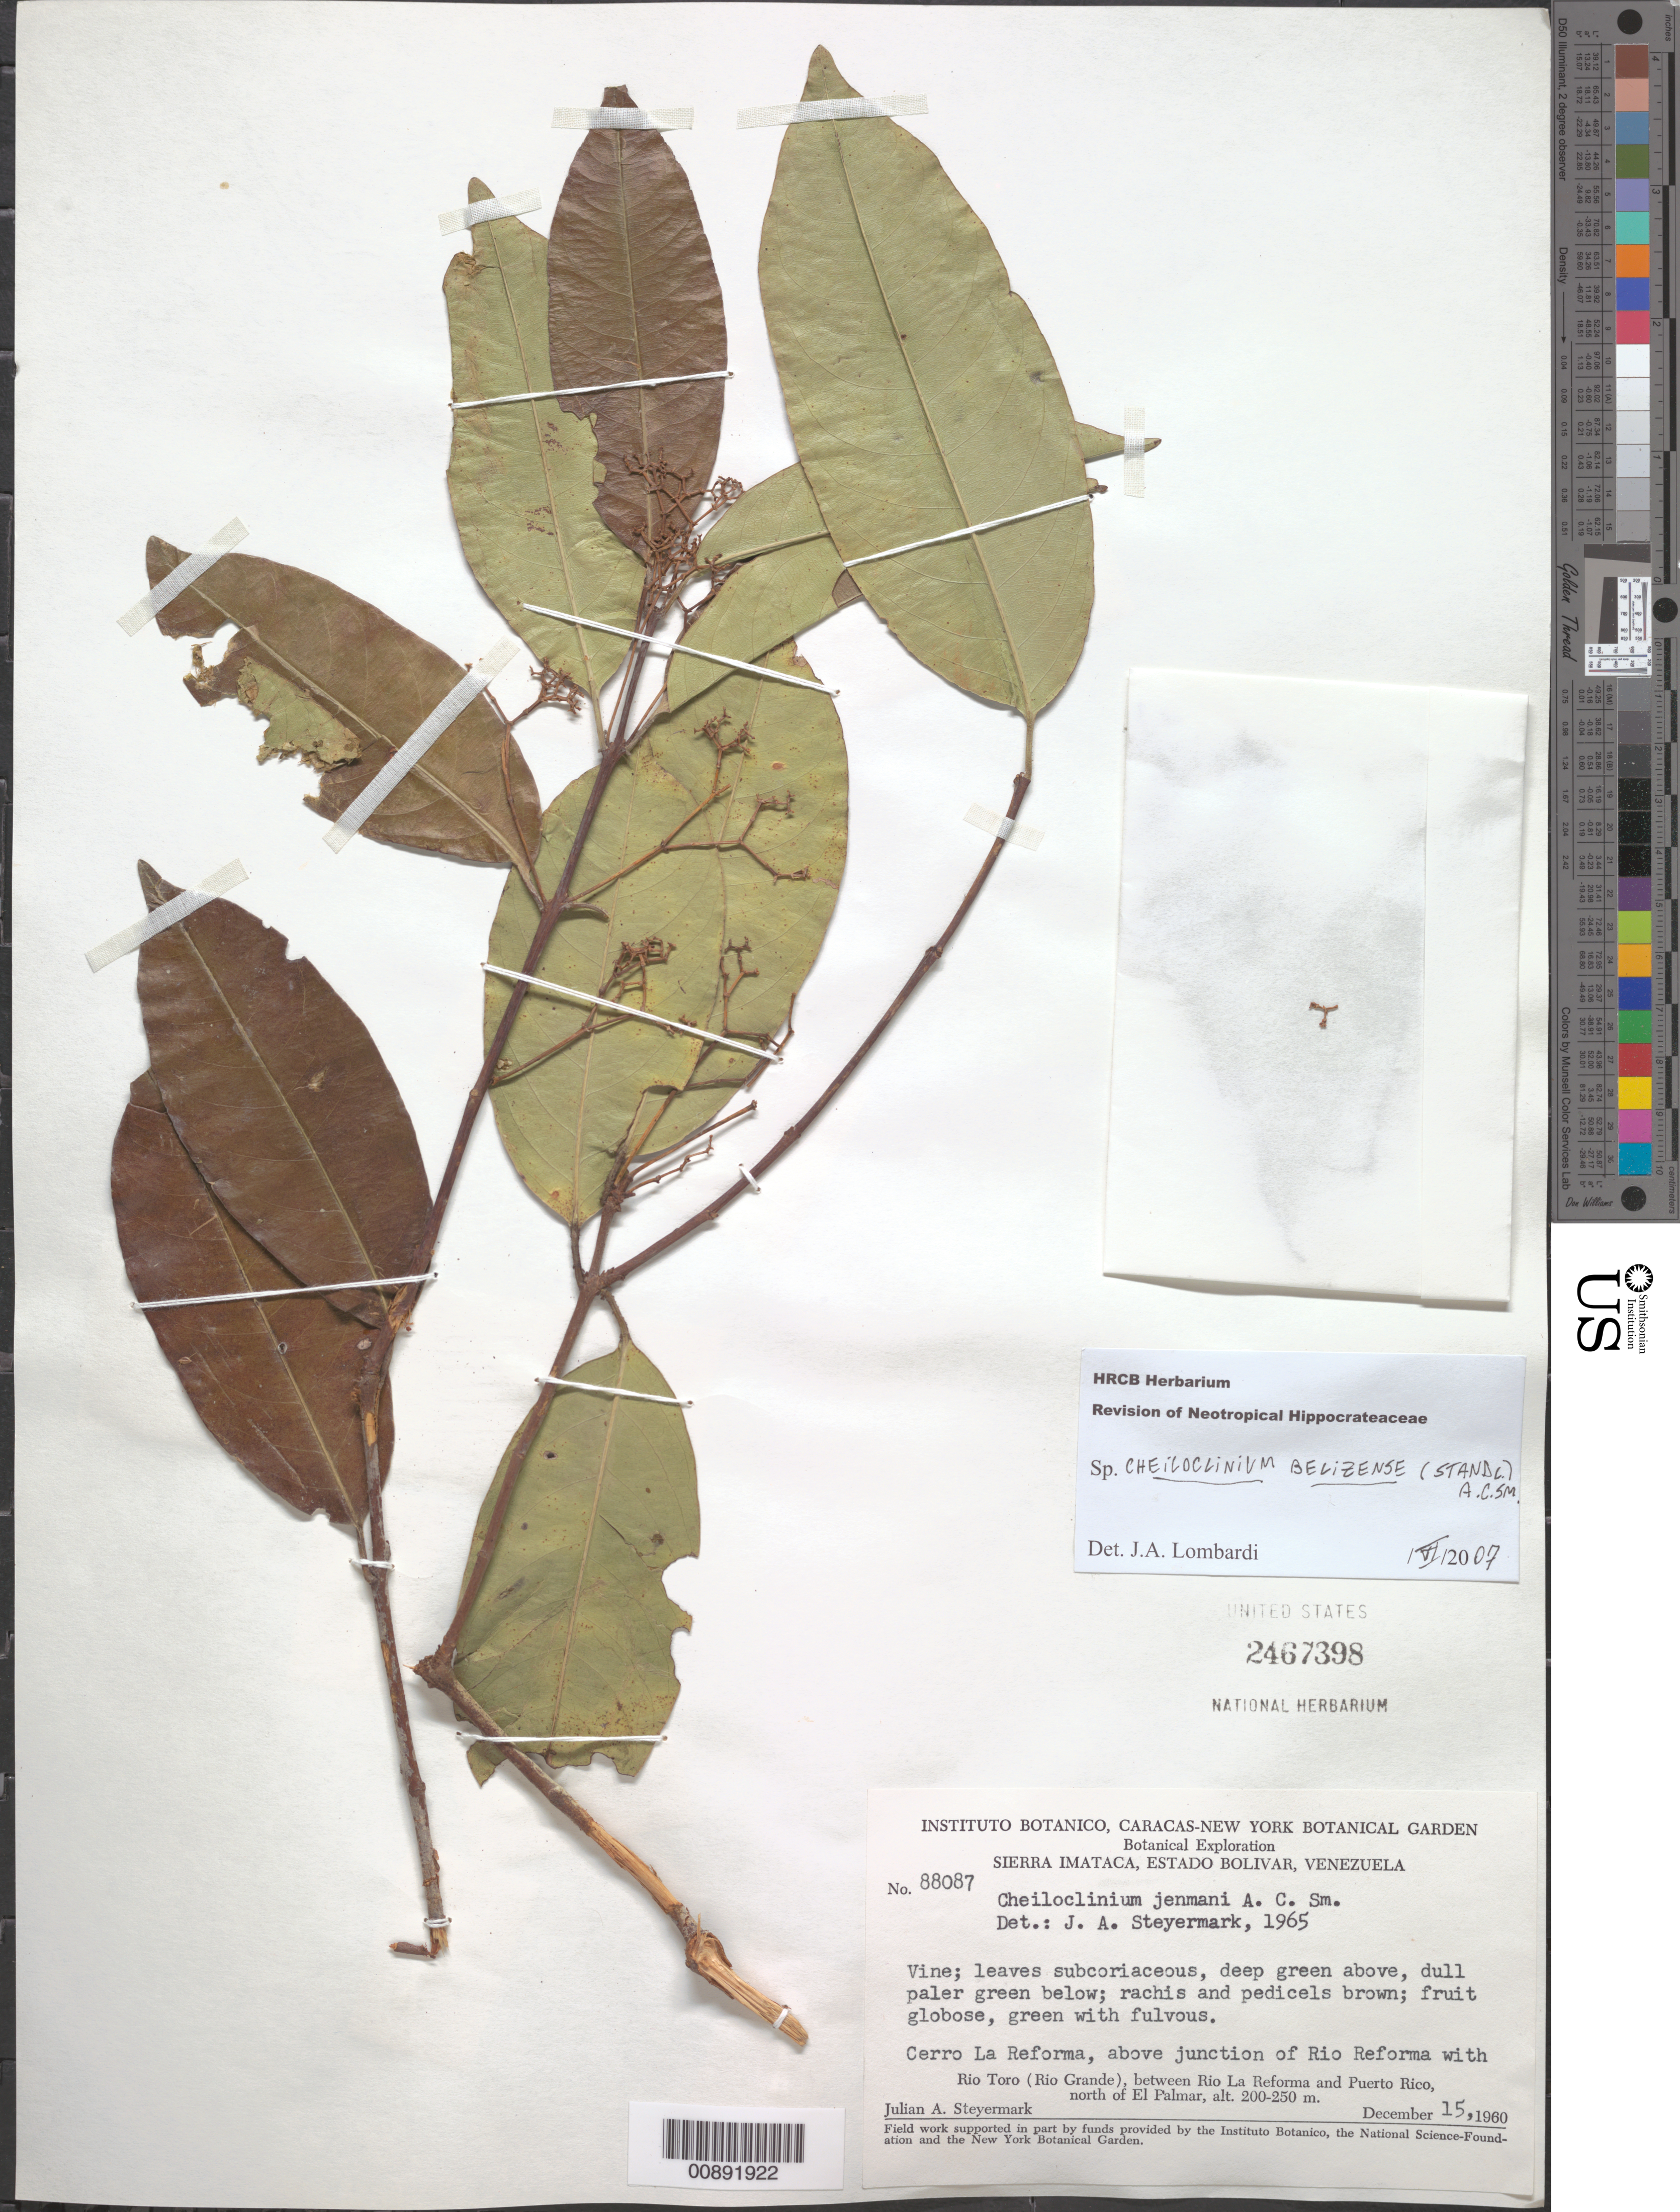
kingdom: Plantae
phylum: Tracheophyta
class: Magnoliopsida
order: Celastrales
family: Celastraceae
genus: Cheiloclinium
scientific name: Cheiloclinium belizense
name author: (Standl.) A.C. Sm.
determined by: Lombardi, Julio A.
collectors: J. Steyermark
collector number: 88087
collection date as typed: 15-Dec-60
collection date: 1960-12-15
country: Venezuela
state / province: Bolívar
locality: Sierra Imataca; Cerro La Reforma, above junction with Río Reforma with Río Toro (Río Grande), between Río La Reforma and Puerto Rico, N of El Palmar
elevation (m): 200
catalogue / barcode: US 2467398